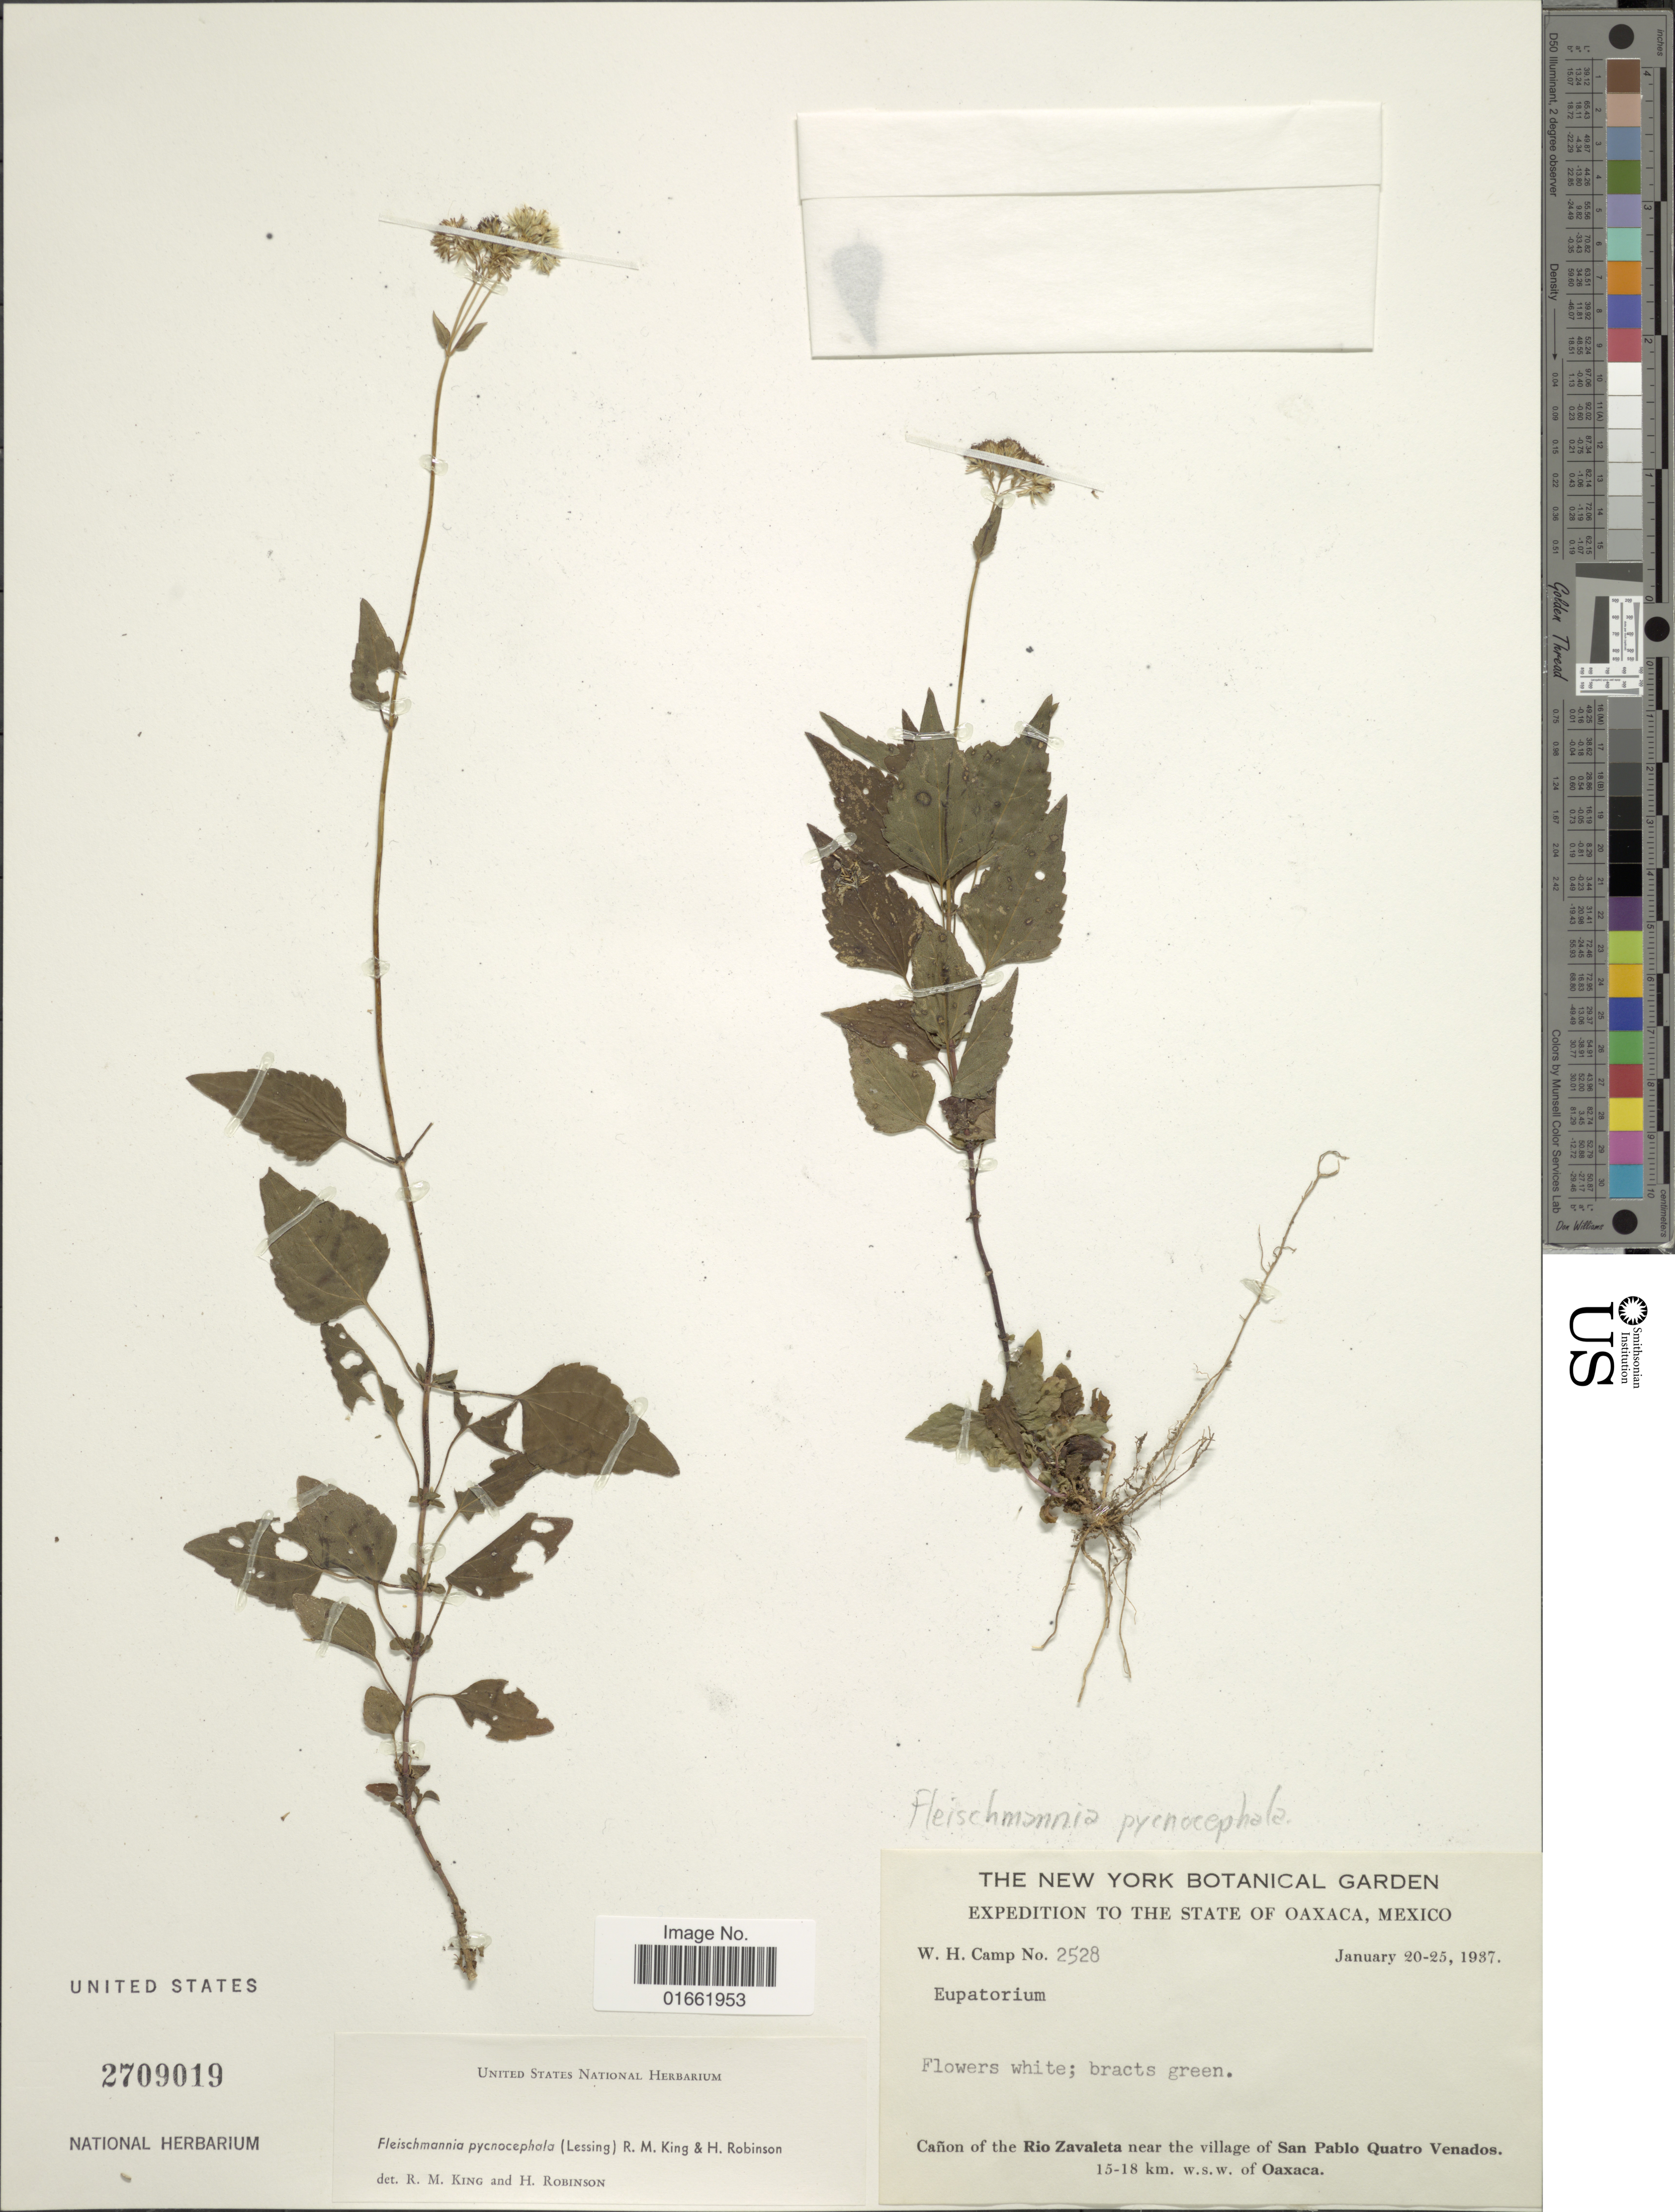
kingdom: Plantae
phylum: Tracheophyta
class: Magnoliopsida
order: Asterales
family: Asteraceae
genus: Fleischmannia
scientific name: Fleischmannia pycnocephala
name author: (Less.) R.M. King & H. Rob.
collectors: W. H. Camp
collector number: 2528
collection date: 1937-01-20/1937-01-25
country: Mexico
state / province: Oaxaca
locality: State of Oaxaca. Cañon of the Rio Zavaleta near the village of San Pablo Quatro Venados, 15-18 km. w.s.w. of Oaxaca.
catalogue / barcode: US 2709019